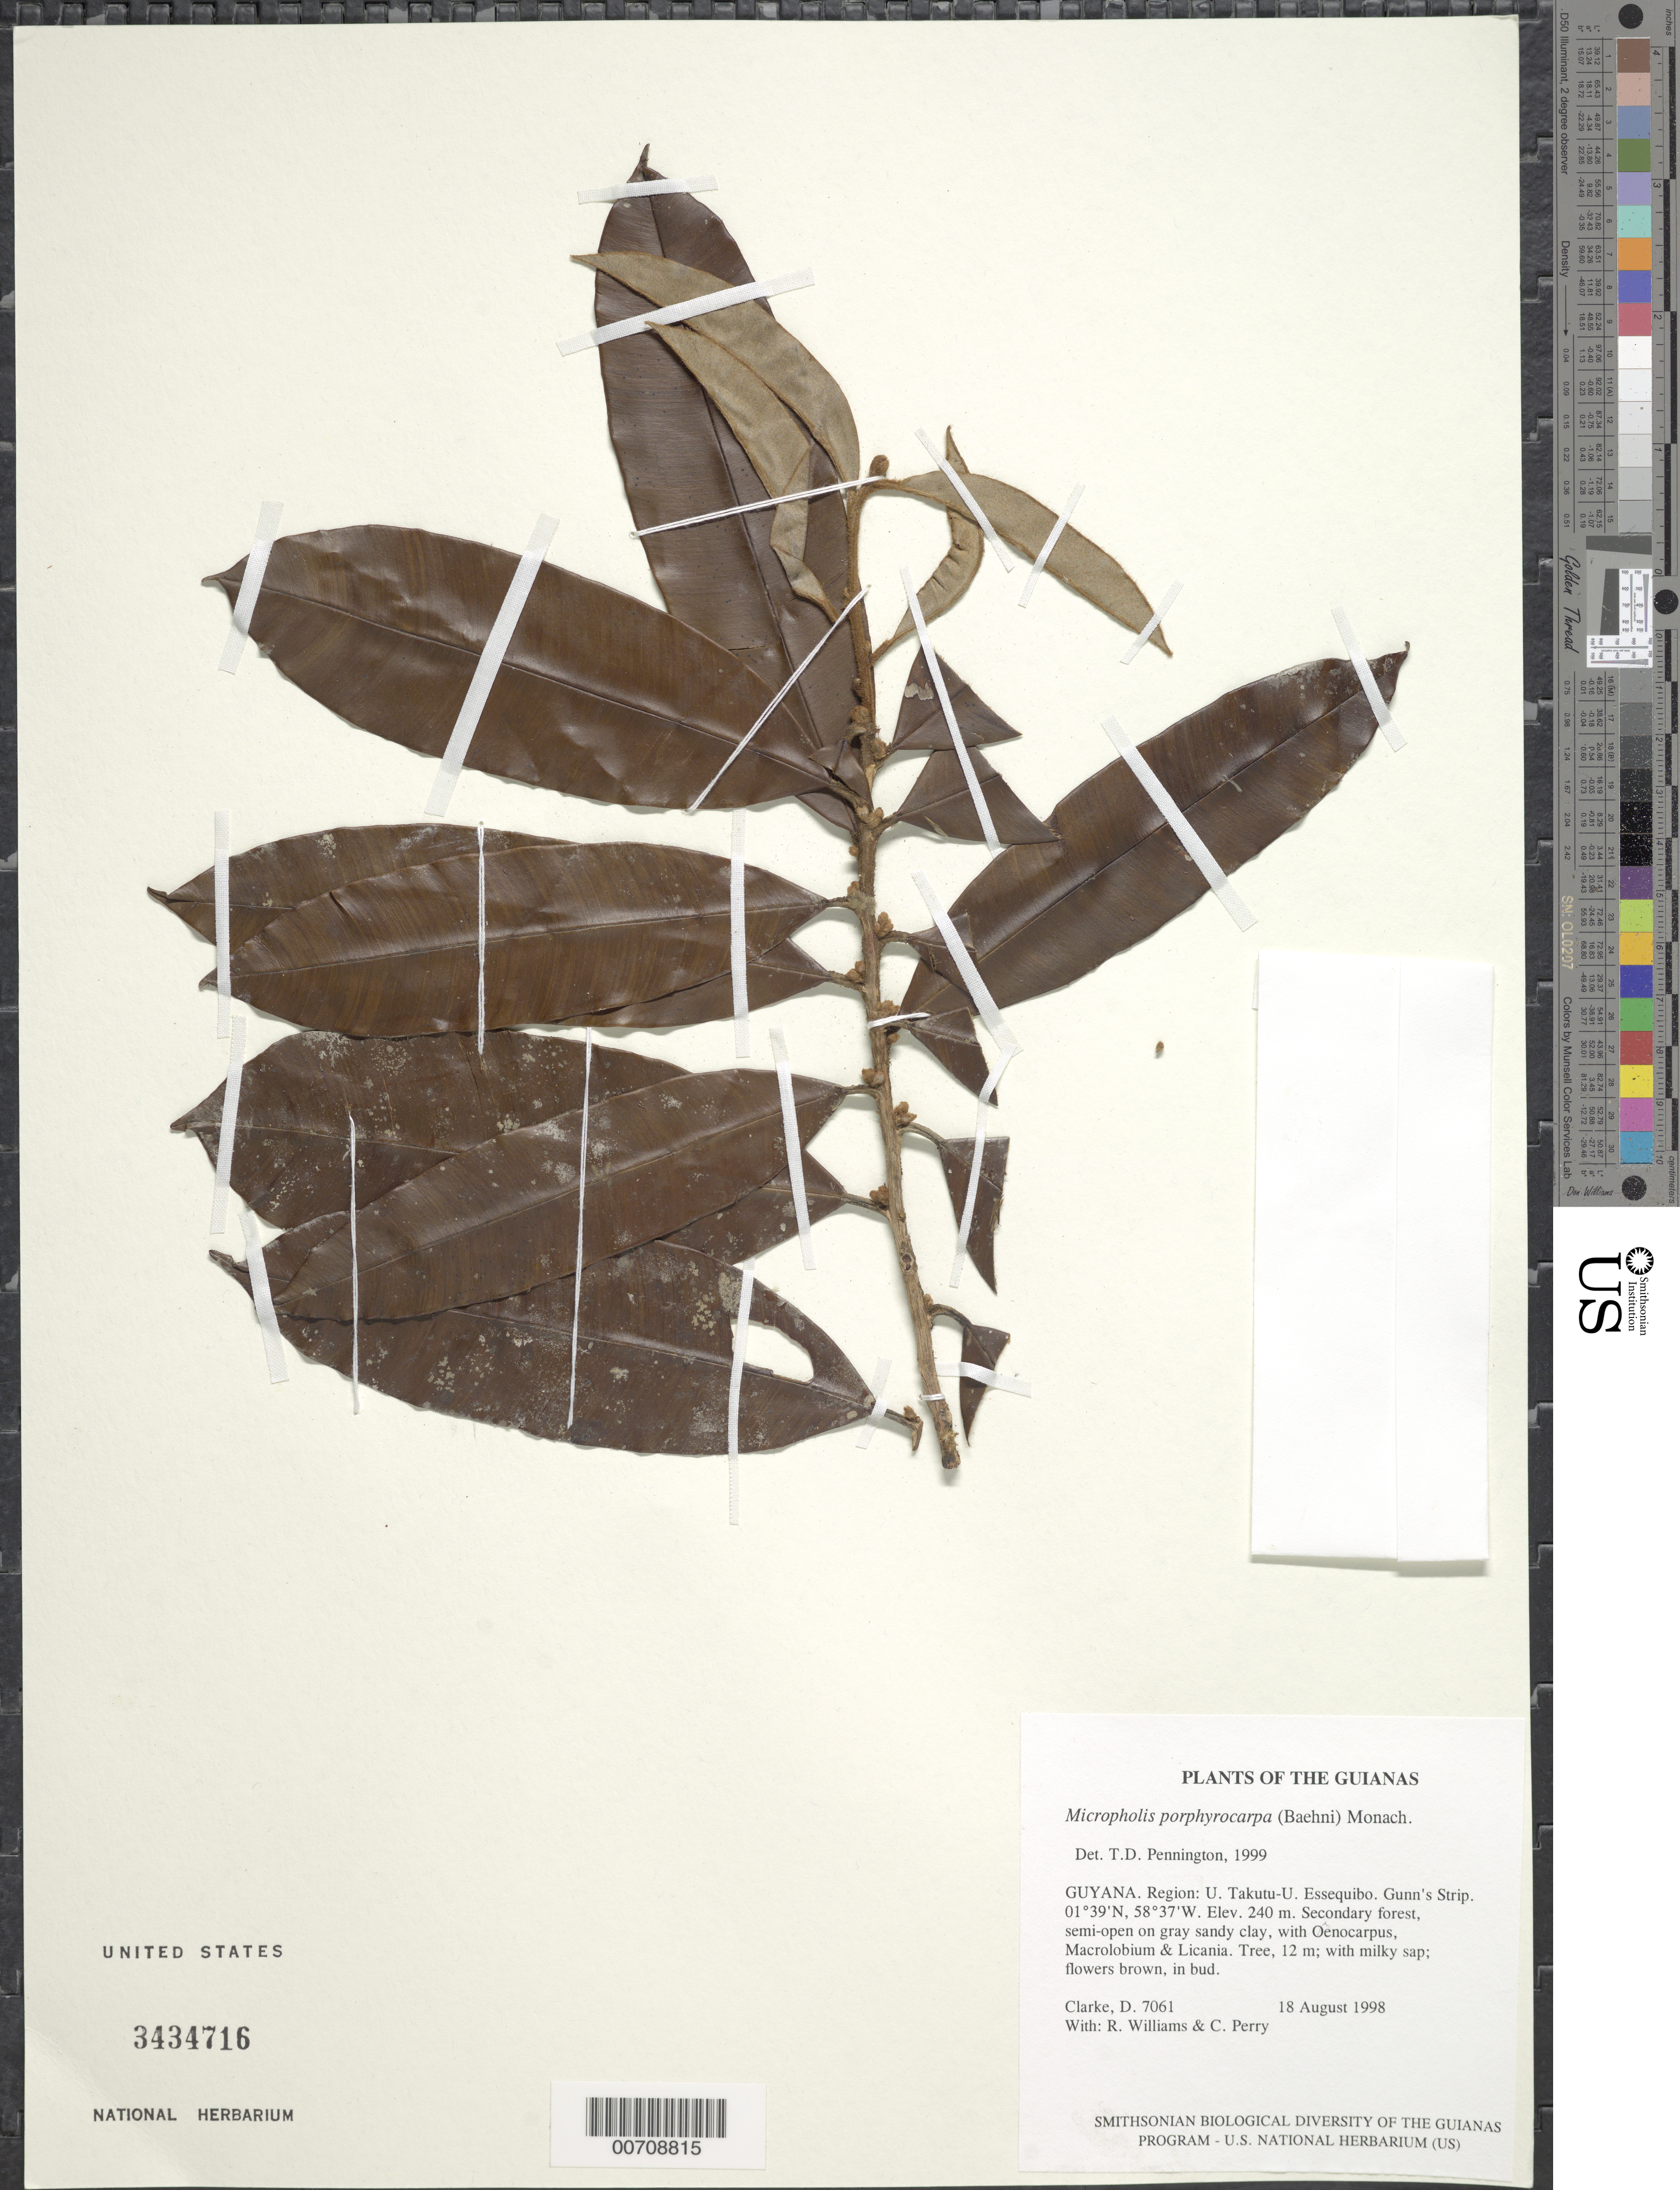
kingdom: Plantae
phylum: Tracheophyta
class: Magnoliopsida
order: Ericales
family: Sapotaceae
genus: Micropholis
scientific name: Micropholis porphyrocarpa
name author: (Baehni) Monach.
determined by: Pennington, T. D., (K)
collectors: H. D. Clarke, R. Williams & C. Perry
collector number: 7061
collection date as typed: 18 August 1998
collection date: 1998-08-18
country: Guyana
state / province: U. Takutu-U. Essequibo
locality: Gunn's Strip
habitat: Secondary forest, semi-open on gray sandy clay, with Oenocarpus, Macrolobium & Licania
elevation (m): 240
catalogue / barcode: US 3434716